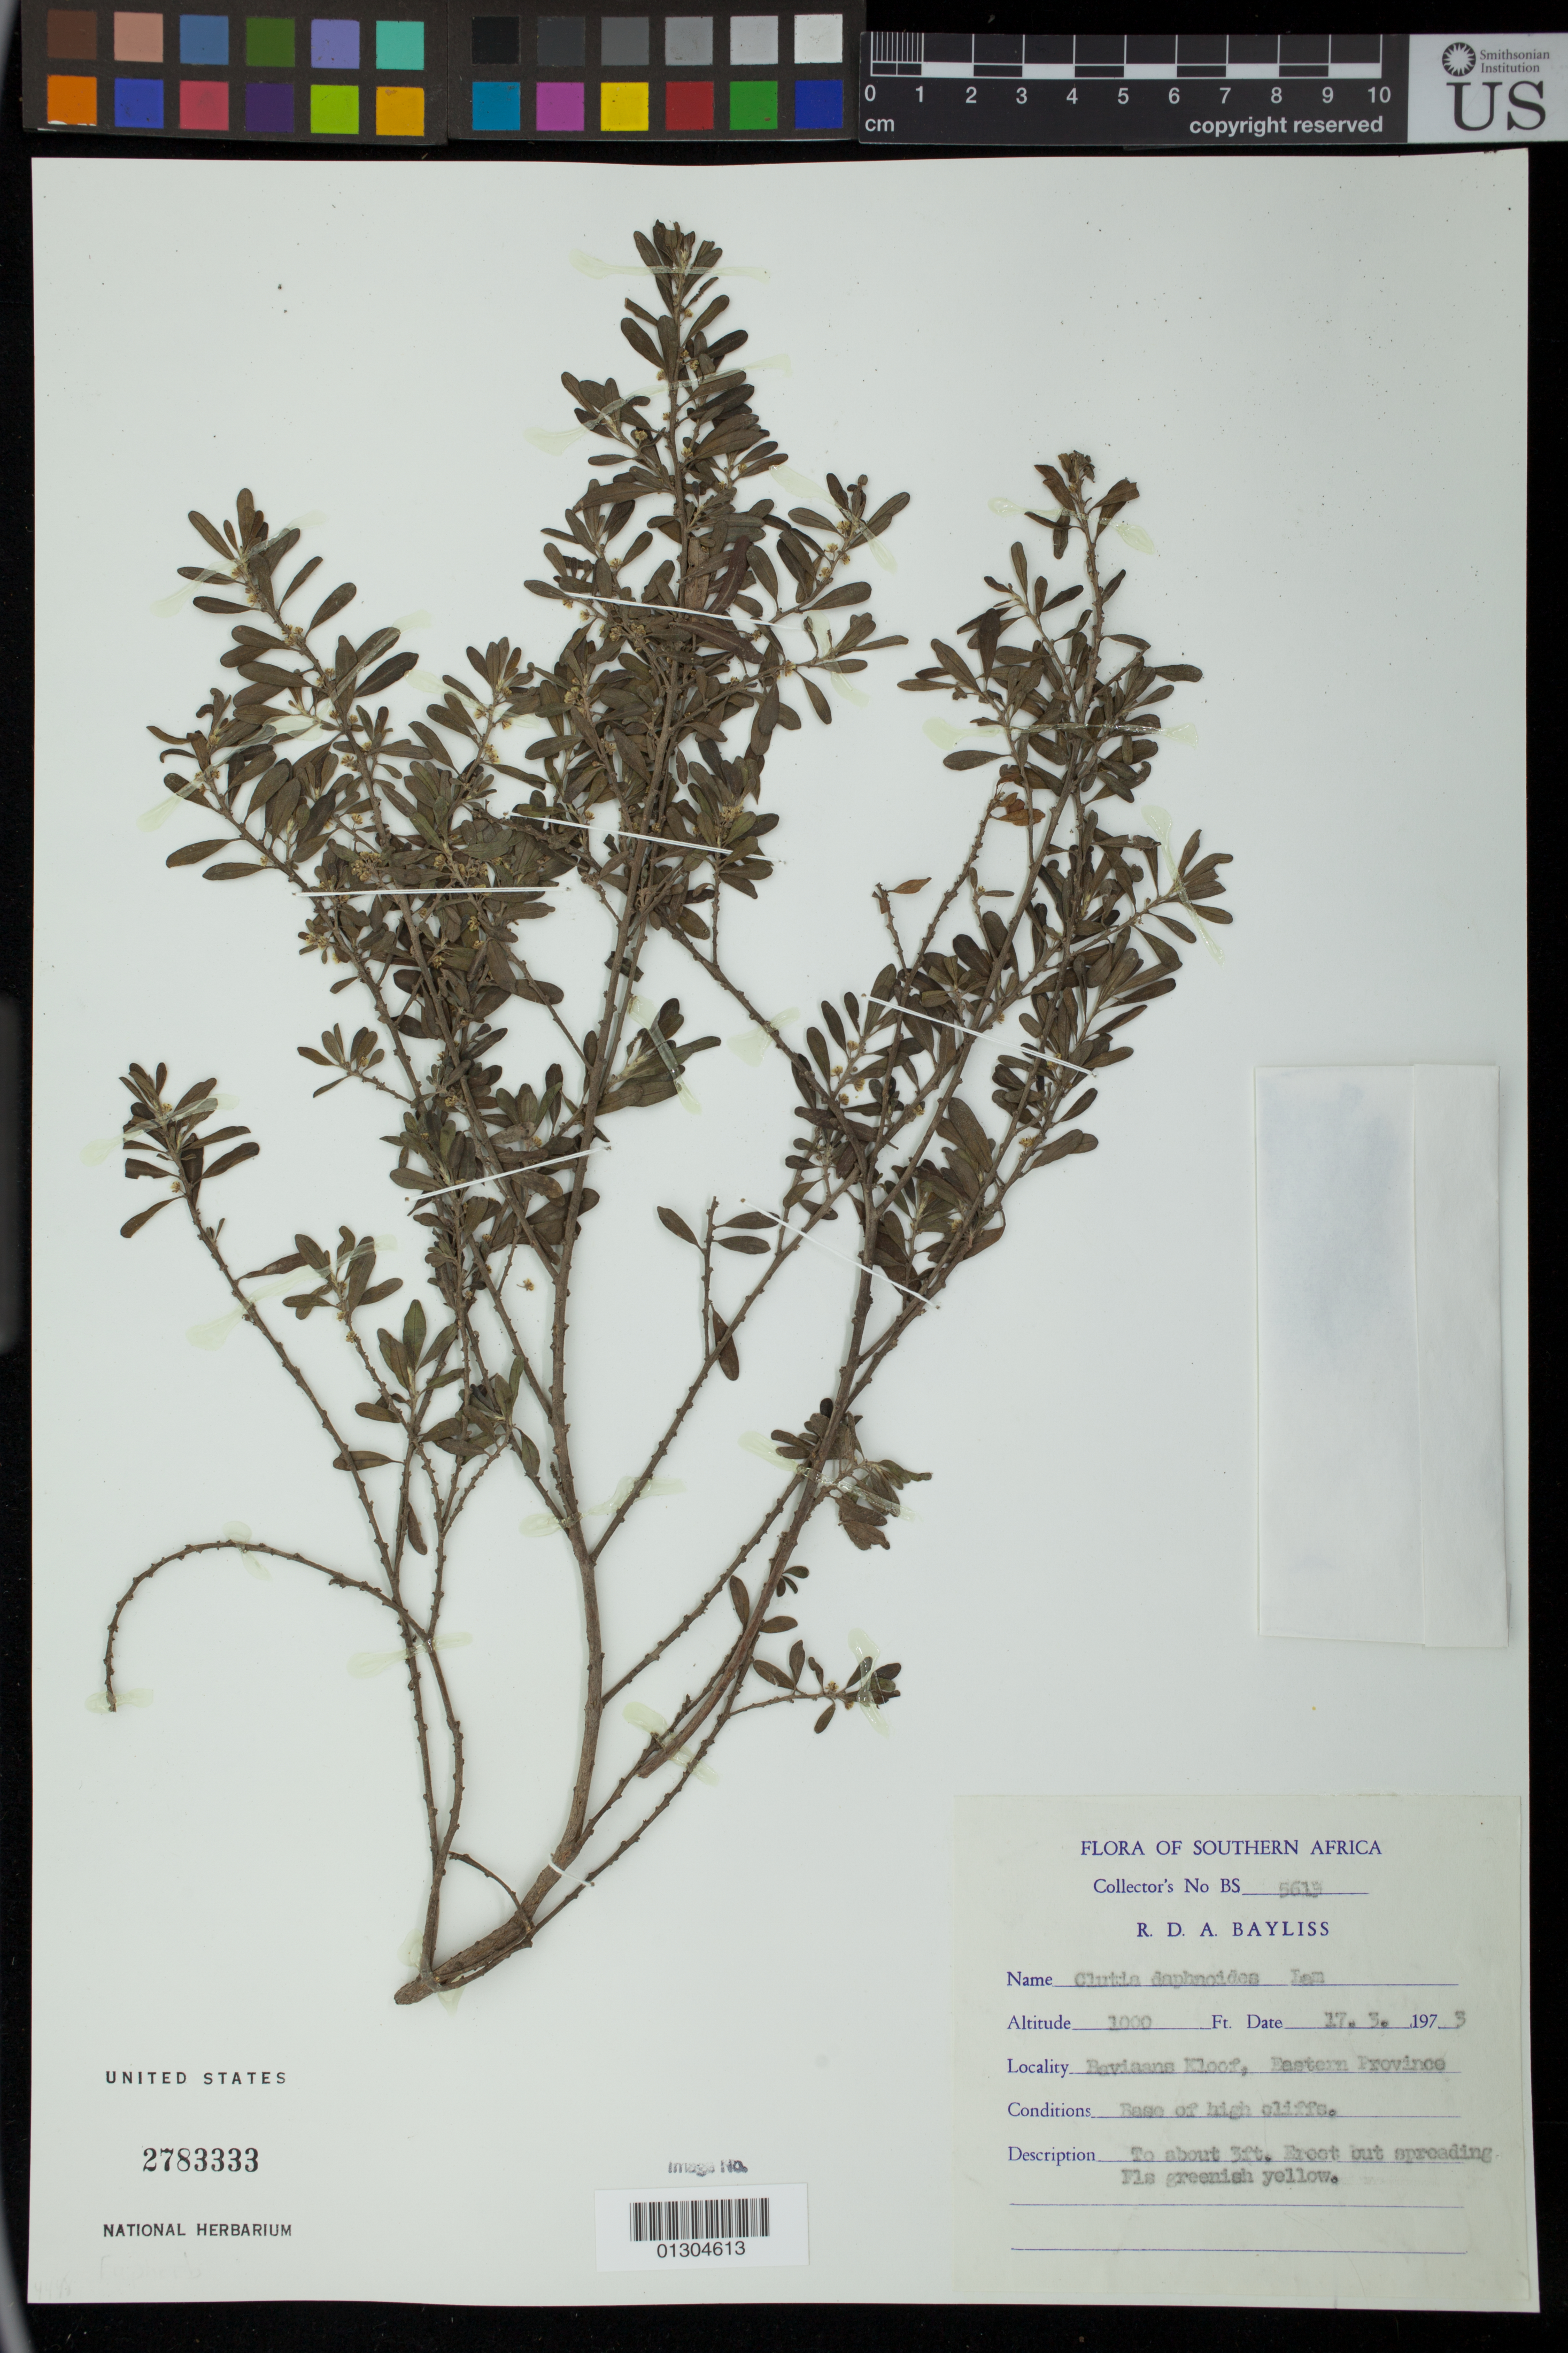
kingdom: Plantae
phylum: Tracheophyta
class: Magnoliopsida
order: Malpighiales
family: Peraceae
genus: Clutia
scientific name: Clutia brevifolia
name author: Sond.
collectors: R. D. Bayliss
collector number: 5615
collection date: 1973-03-17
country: South Africa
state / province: Eastern Cape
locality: Baviaans Kloof, Eastern Province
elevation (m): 305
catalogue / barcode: US 2783333